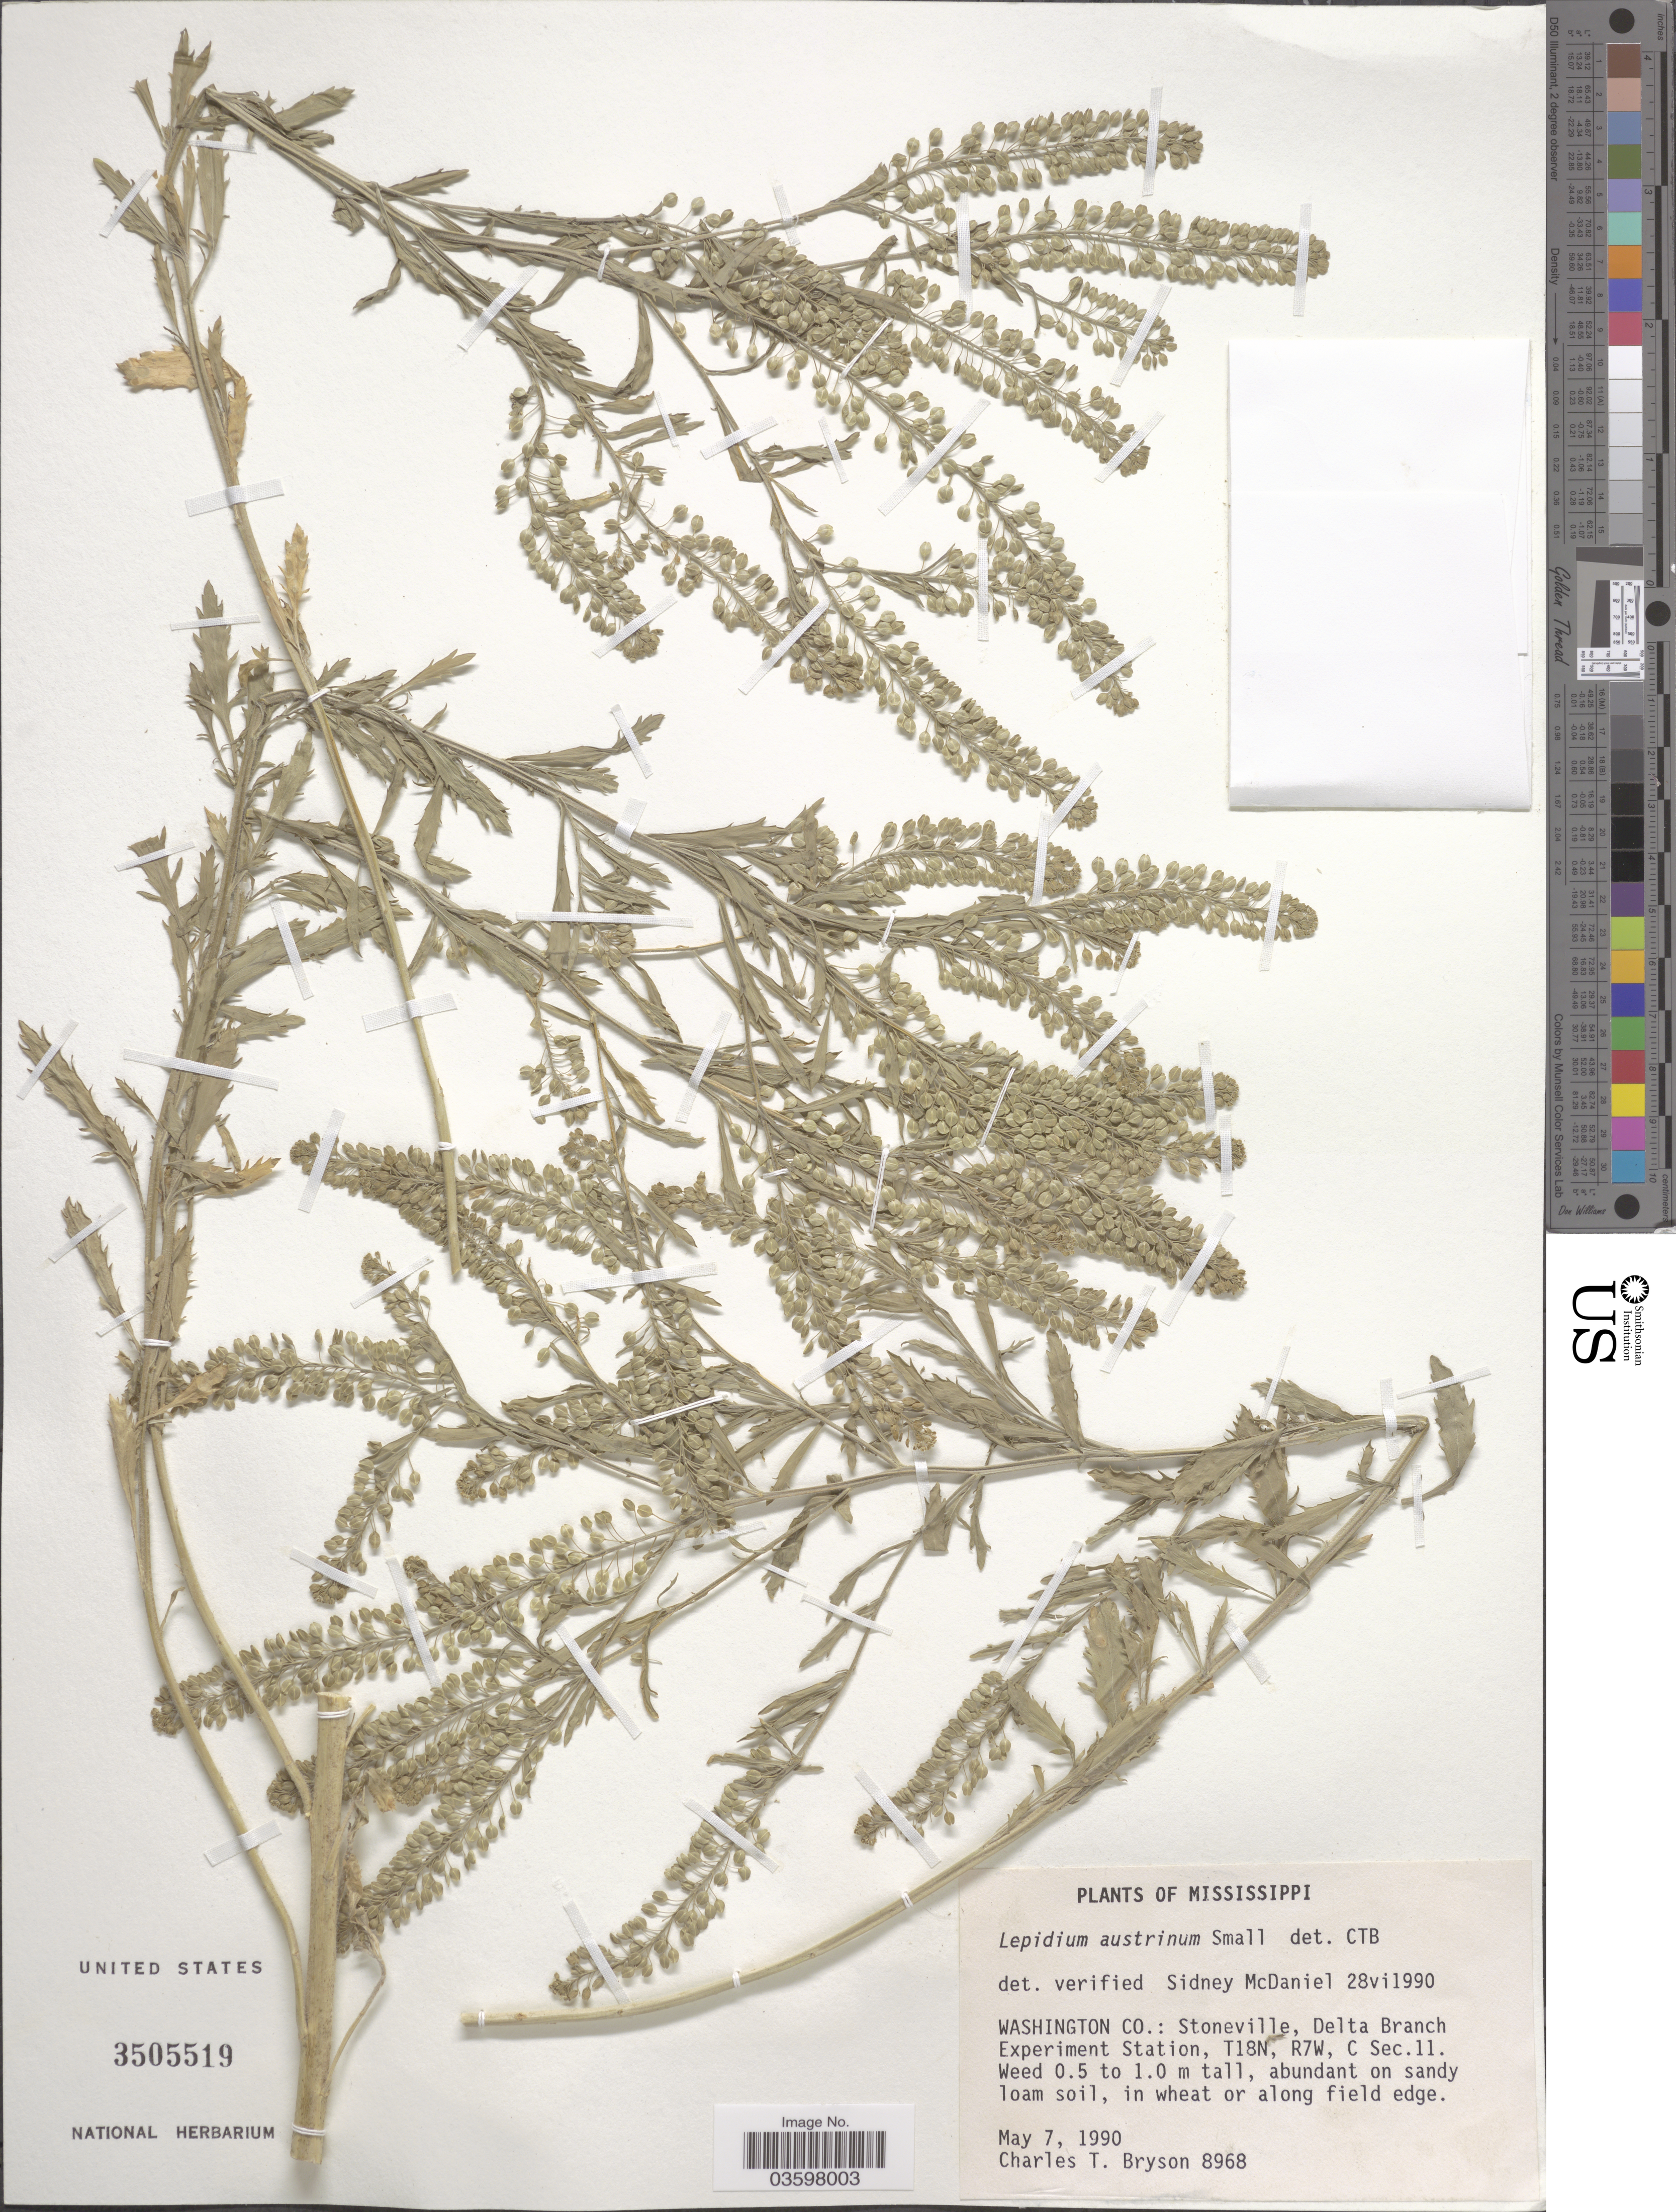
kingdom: Plantae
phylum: Tracheophyta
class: Magnoliopsida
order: Brassicales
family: Brassicaceae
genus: Lepidium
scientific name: Lepidium austrinum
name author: Small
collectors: C. Bryson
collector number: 8968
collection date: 1990-05-07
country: United States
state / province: Mississippi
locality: Washington Co.: Stoneville, Delta Ranch Experiment Station, T18N, R7W, C Sec. 11.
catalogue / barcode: US 3505519